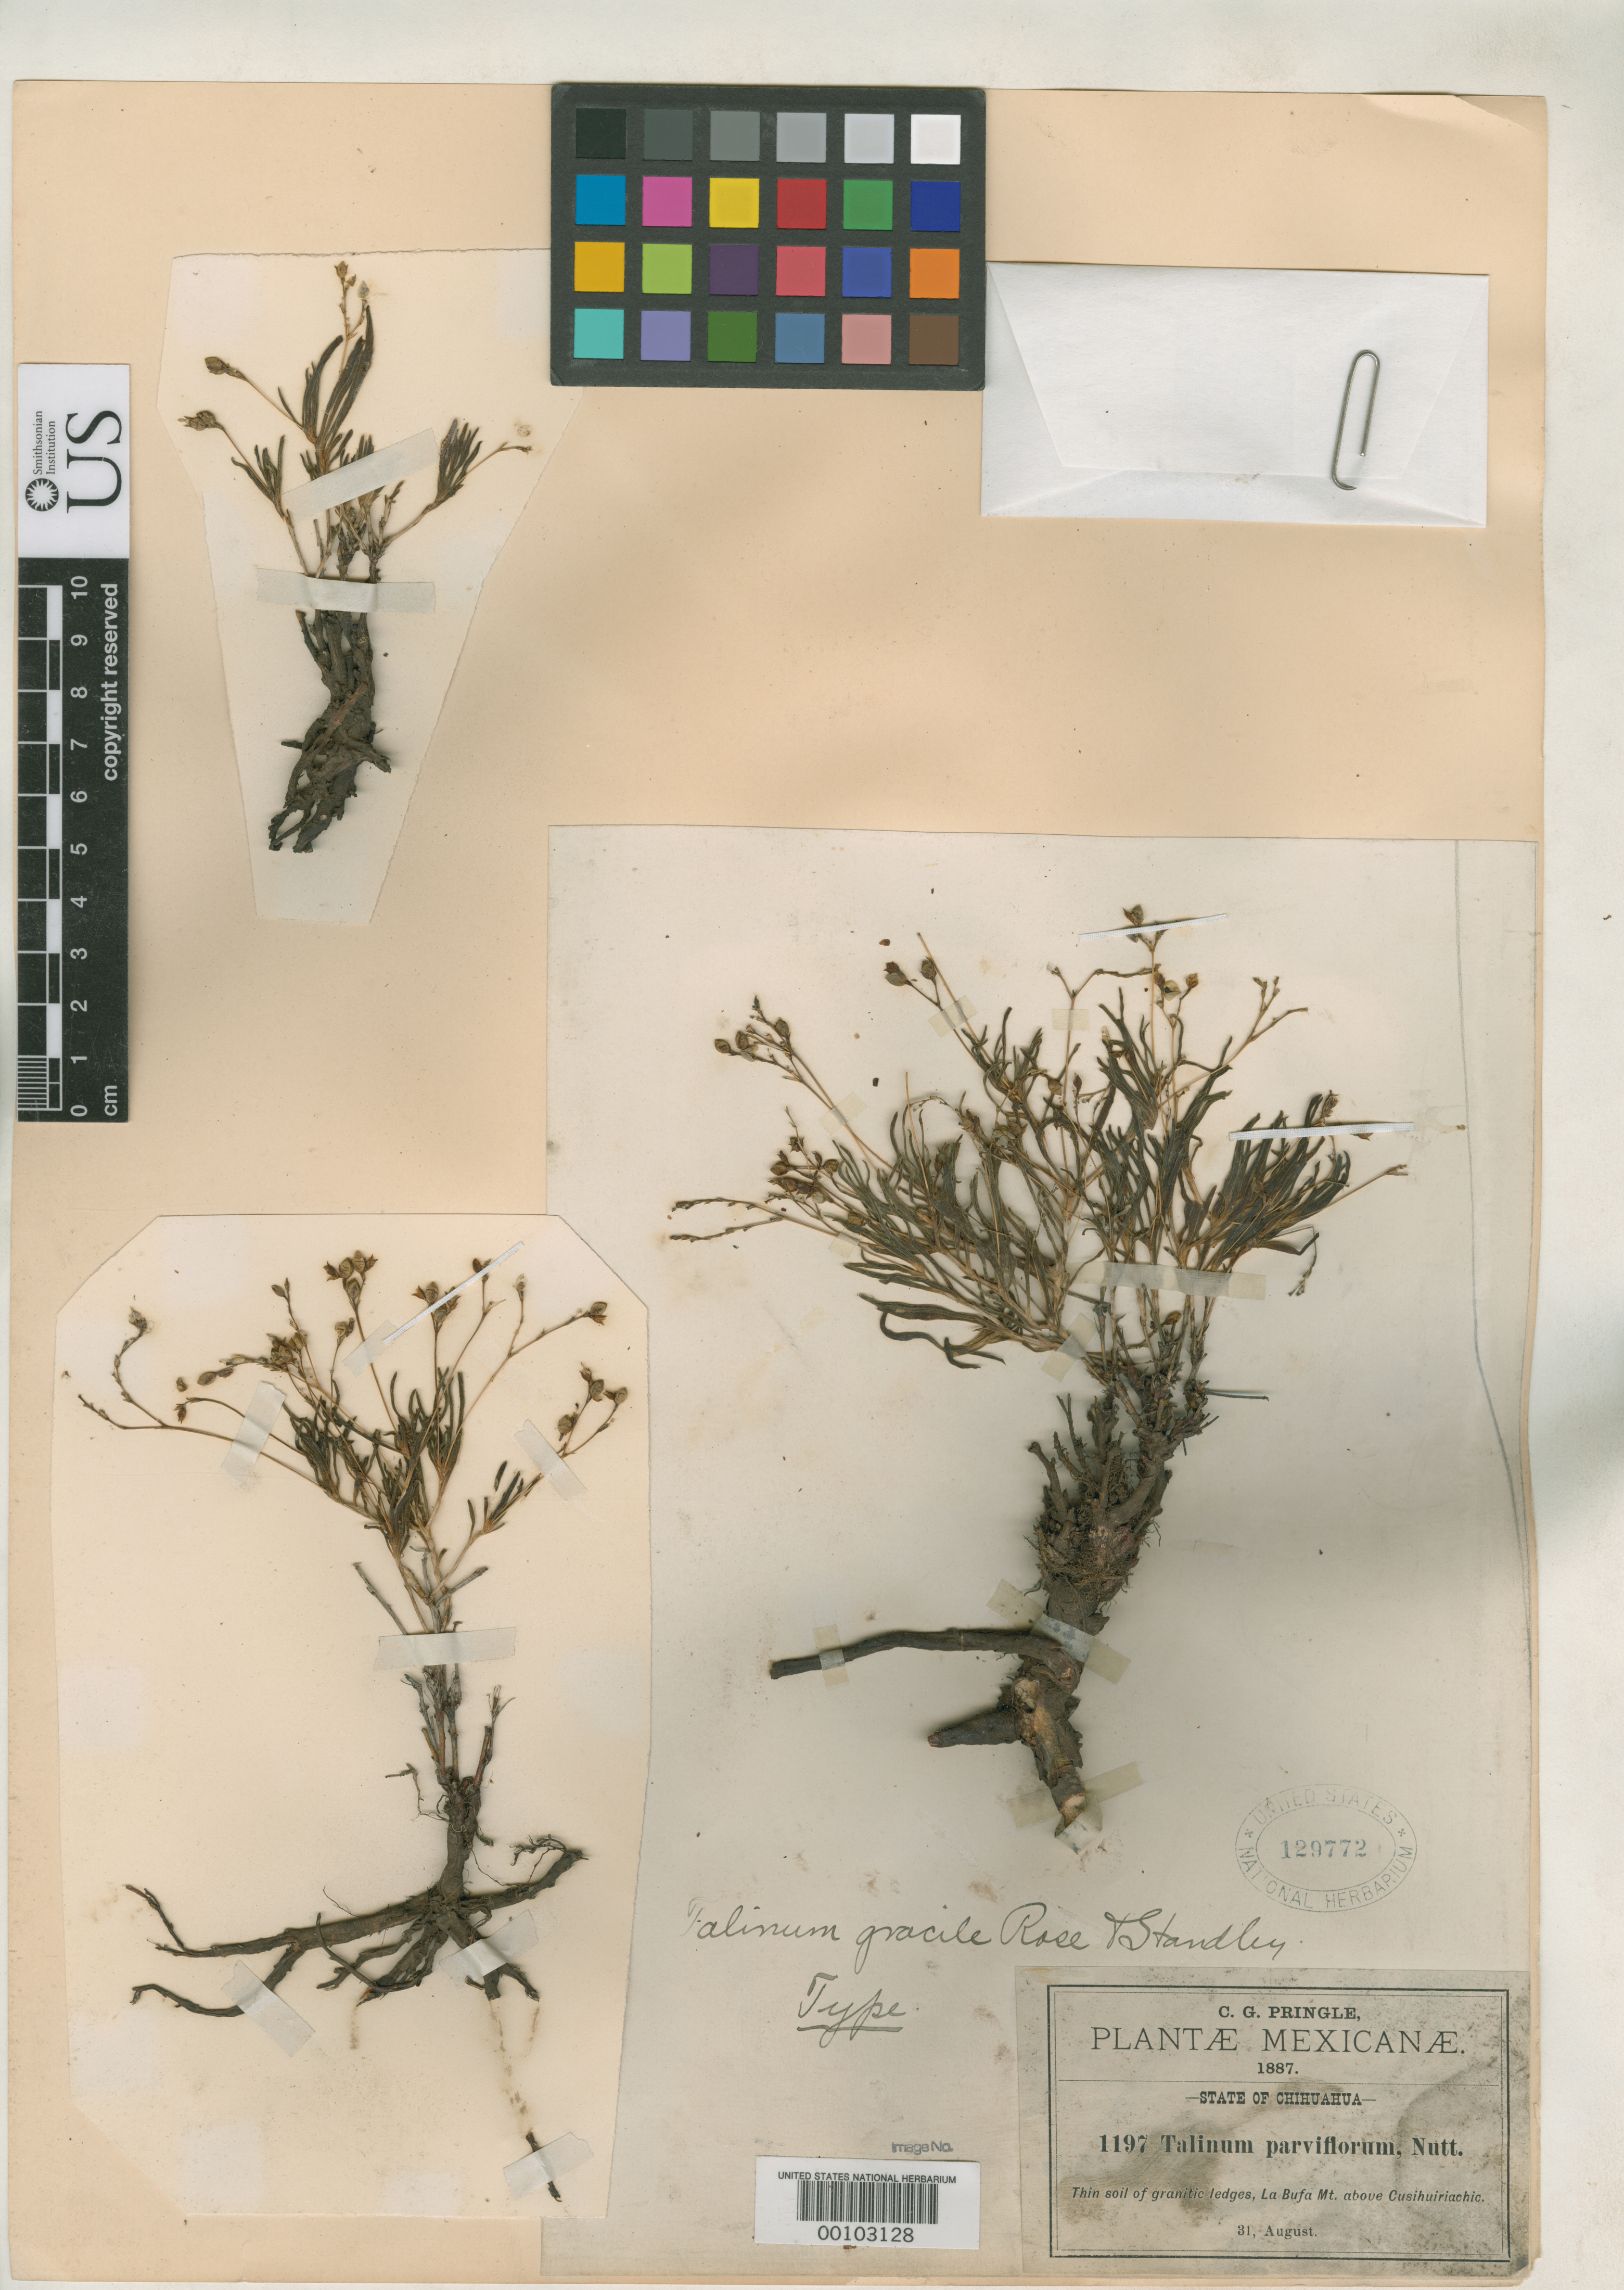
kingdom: Plantae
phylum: Tracheophyta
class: Magnoliopsida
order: Caryophyllales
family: Talinaceae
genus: Talinum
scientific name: Talinum gracile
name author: Rose & Standl.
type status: Holotype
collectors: C. G. Pringle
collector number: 1197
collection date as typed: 31 Aug 1887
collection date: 1887-08-31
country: Mexico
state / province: Chihuahua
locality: La Bufa Mountain above Cusihuiriachic.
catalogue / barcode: US 129772